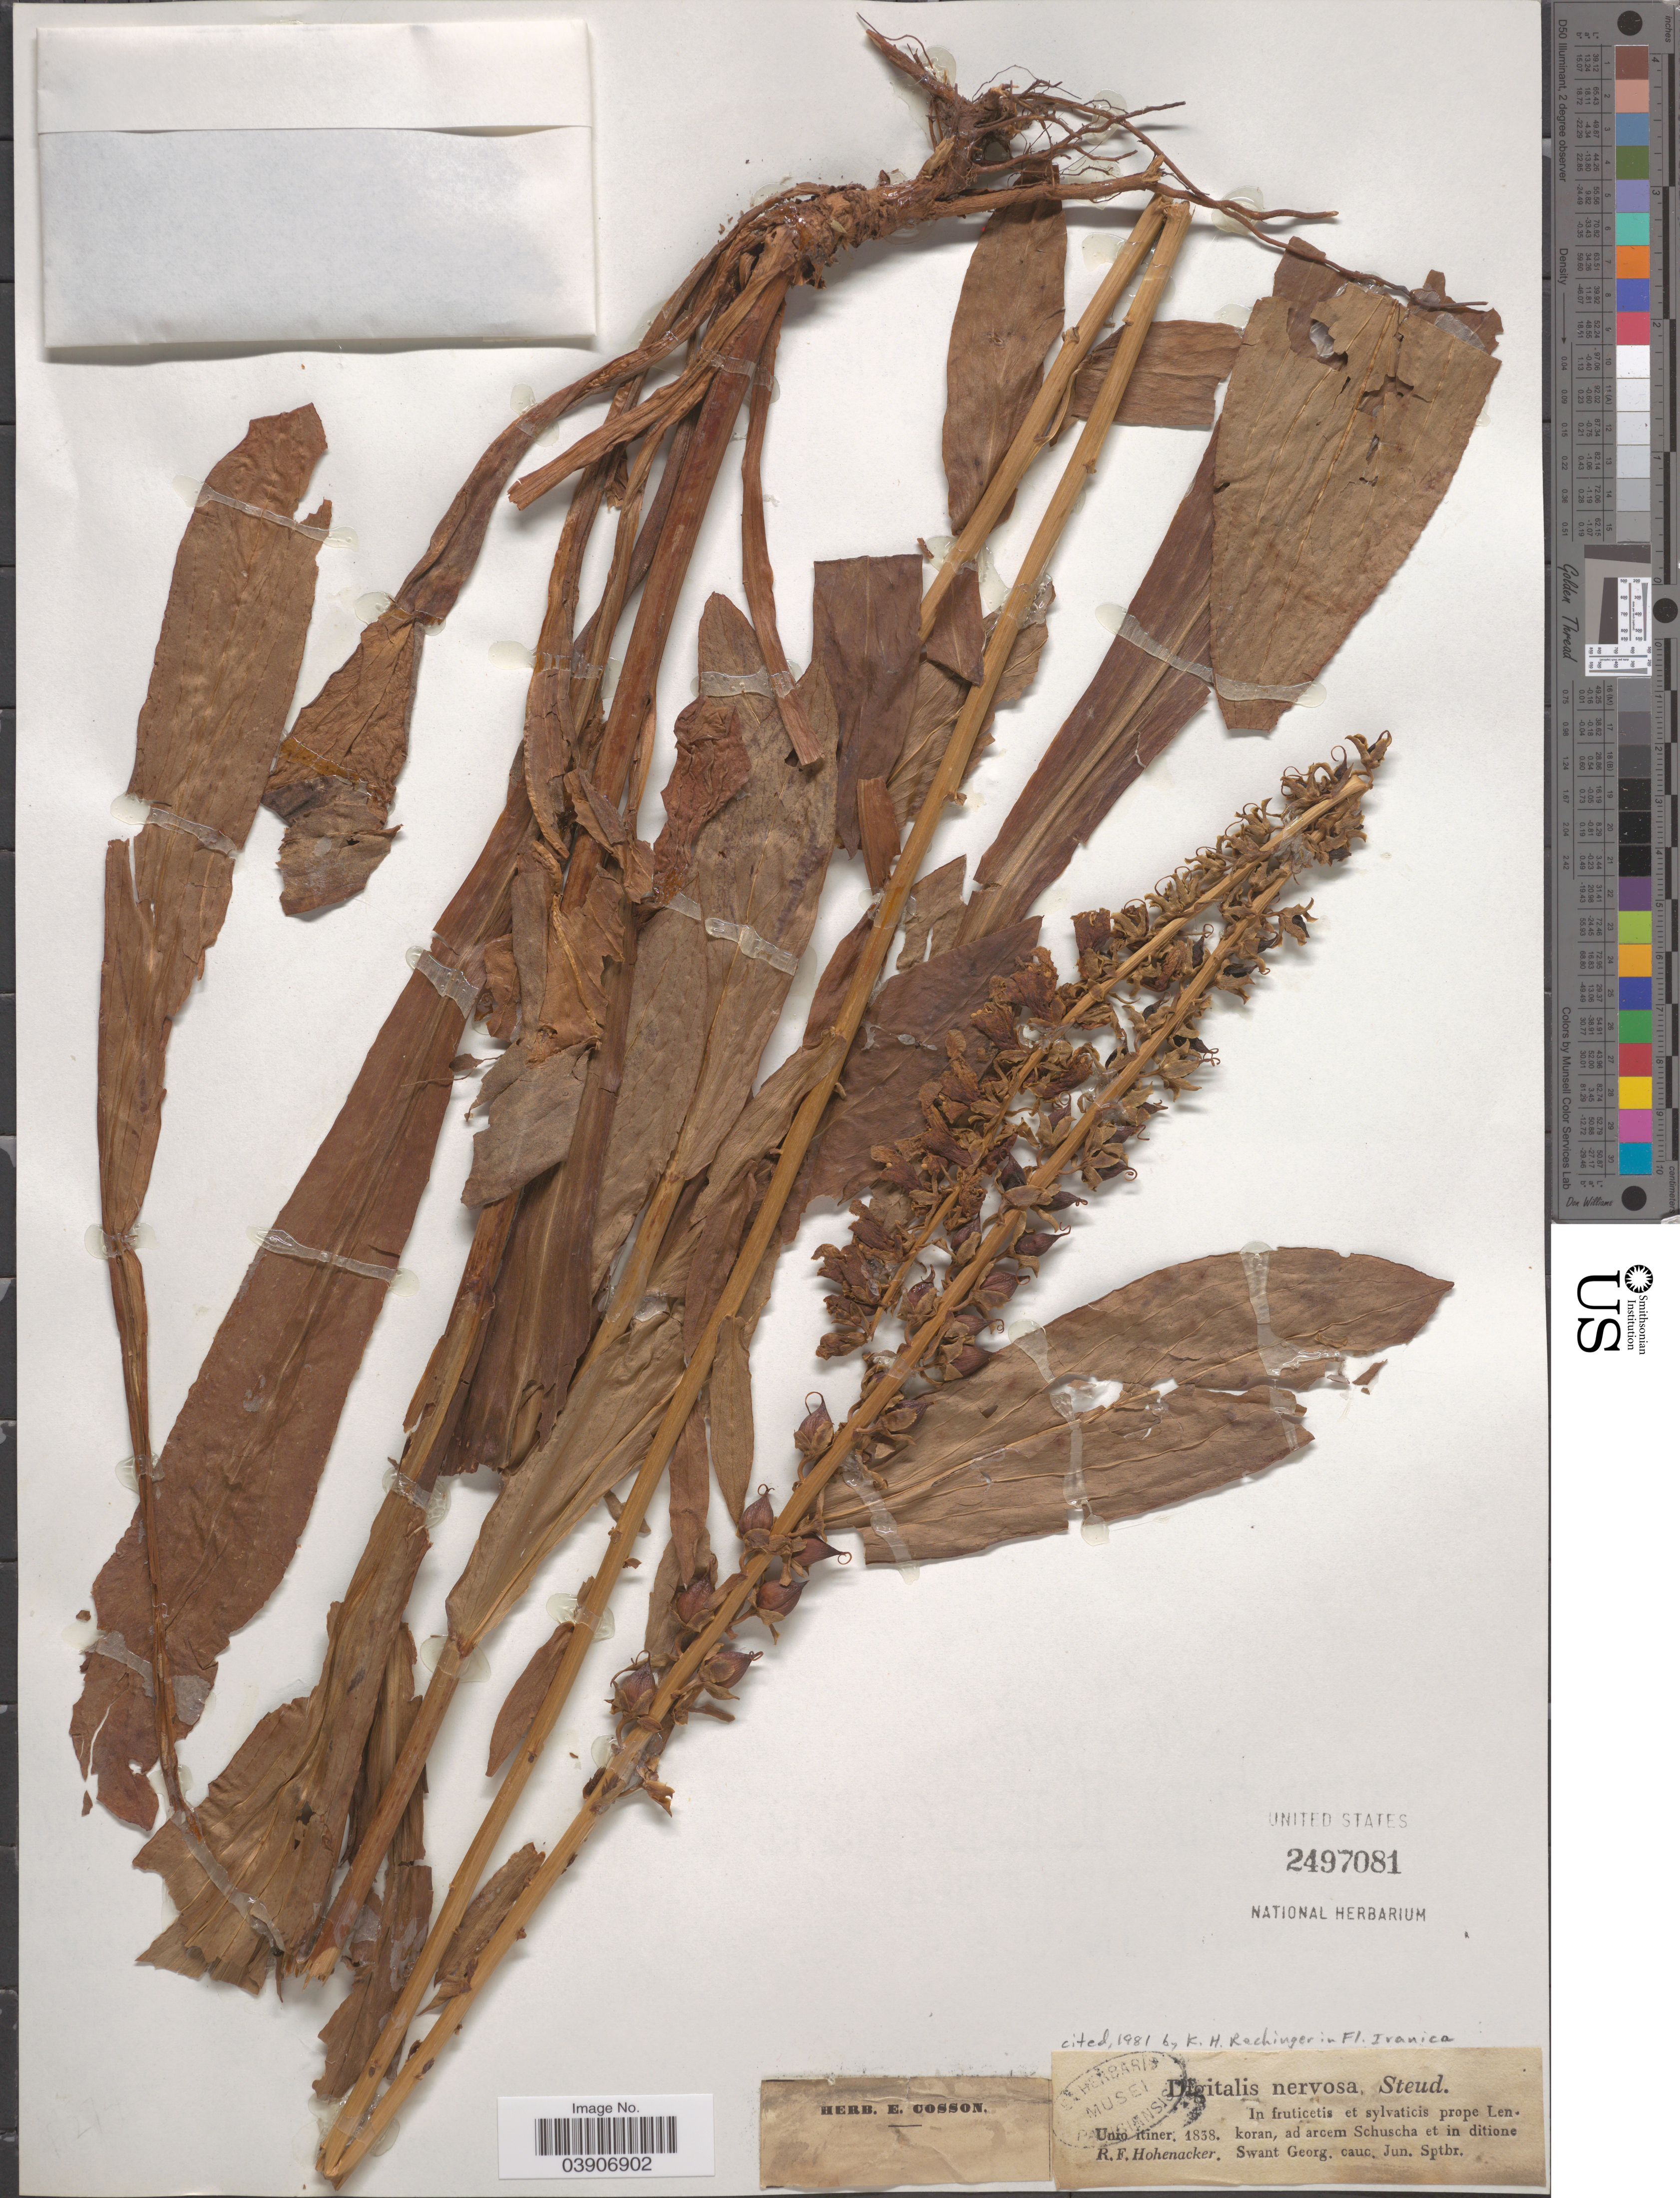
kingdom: Plantae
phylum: Tracheophyta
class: Magnoliopsida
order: Lamiales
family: Plantaginaceae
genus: Digitalis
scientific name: Digitalis nervosa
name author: Steud. & Hochst. ex Benth.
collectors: R. F. Hohenacker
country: Georgia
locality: In fruticetis et sylvaticis prope Lenkoran, ad arcem Schuscha et in ditione Swant Georg.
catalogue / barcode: US 2497081